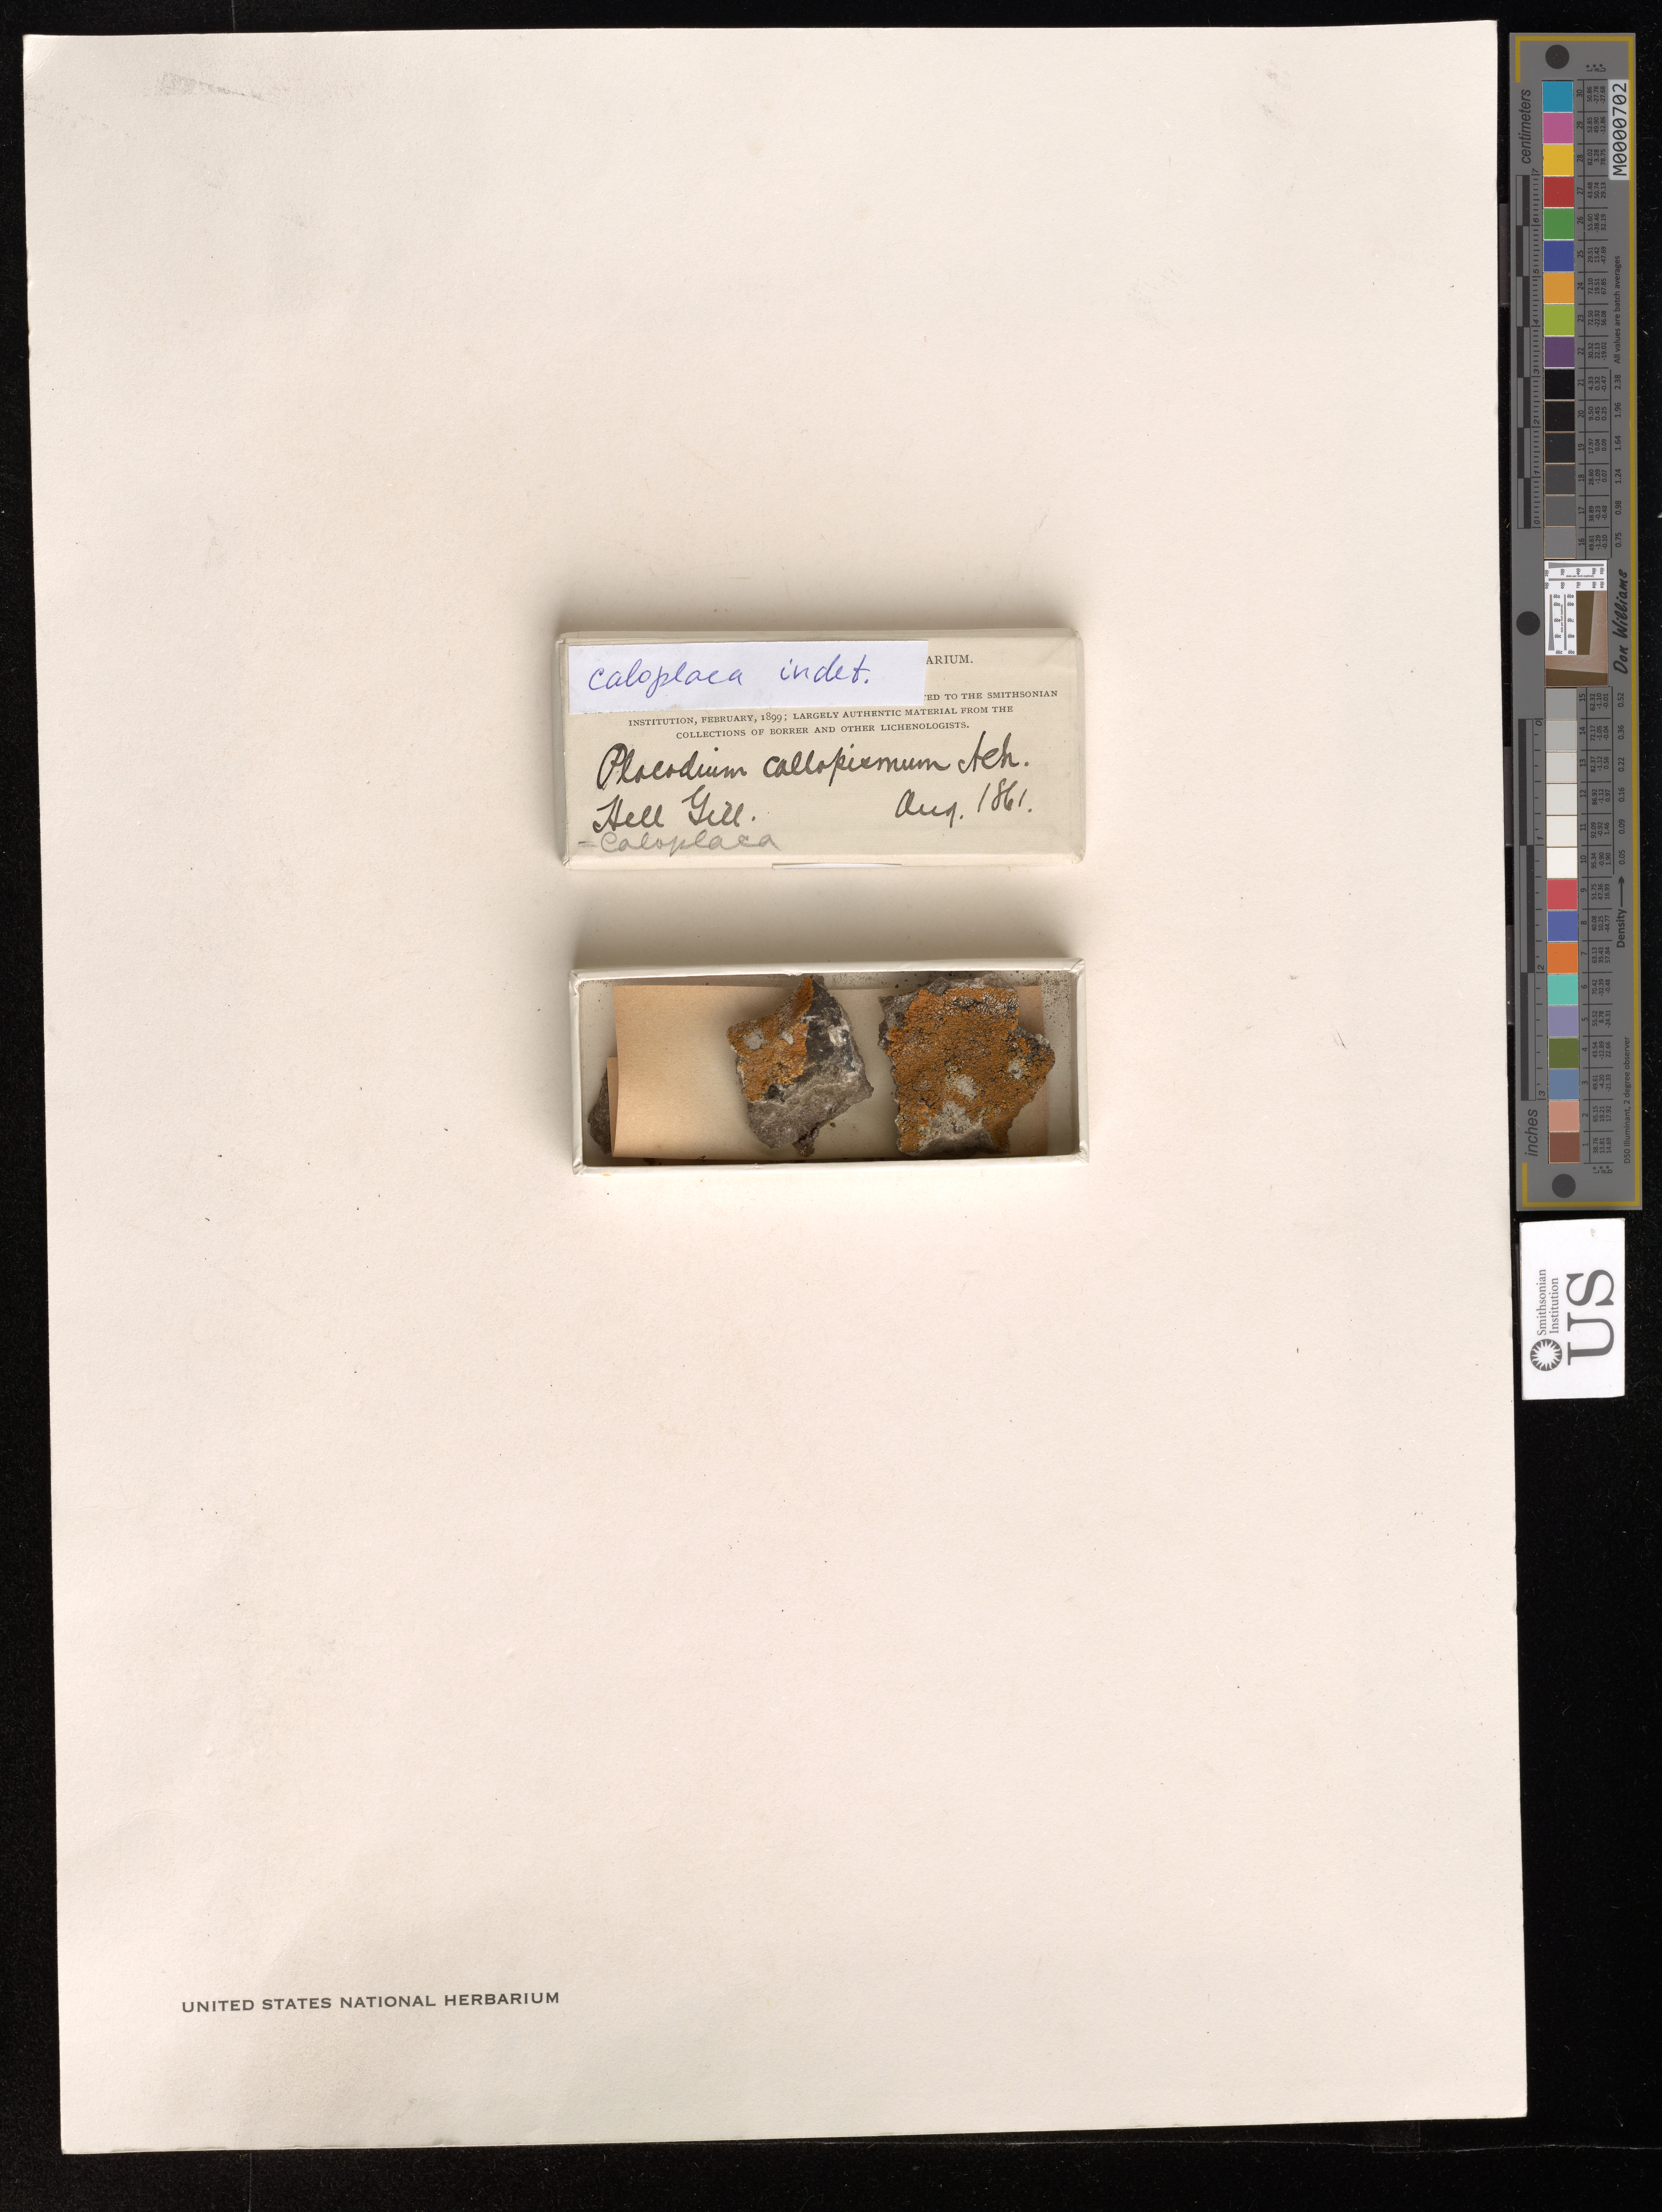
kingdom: Fungi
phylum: Ascomycota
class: Lecanoromycetes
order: Teloschistales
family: Teloschistaceae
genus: Caloplaca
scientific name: Caloplaca sp.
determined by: Lichen Identifications Updating Project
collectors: J. G. Baker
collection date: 1861-08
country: United Kingdom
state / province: England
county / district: Hertfordshire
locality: Hell Hill